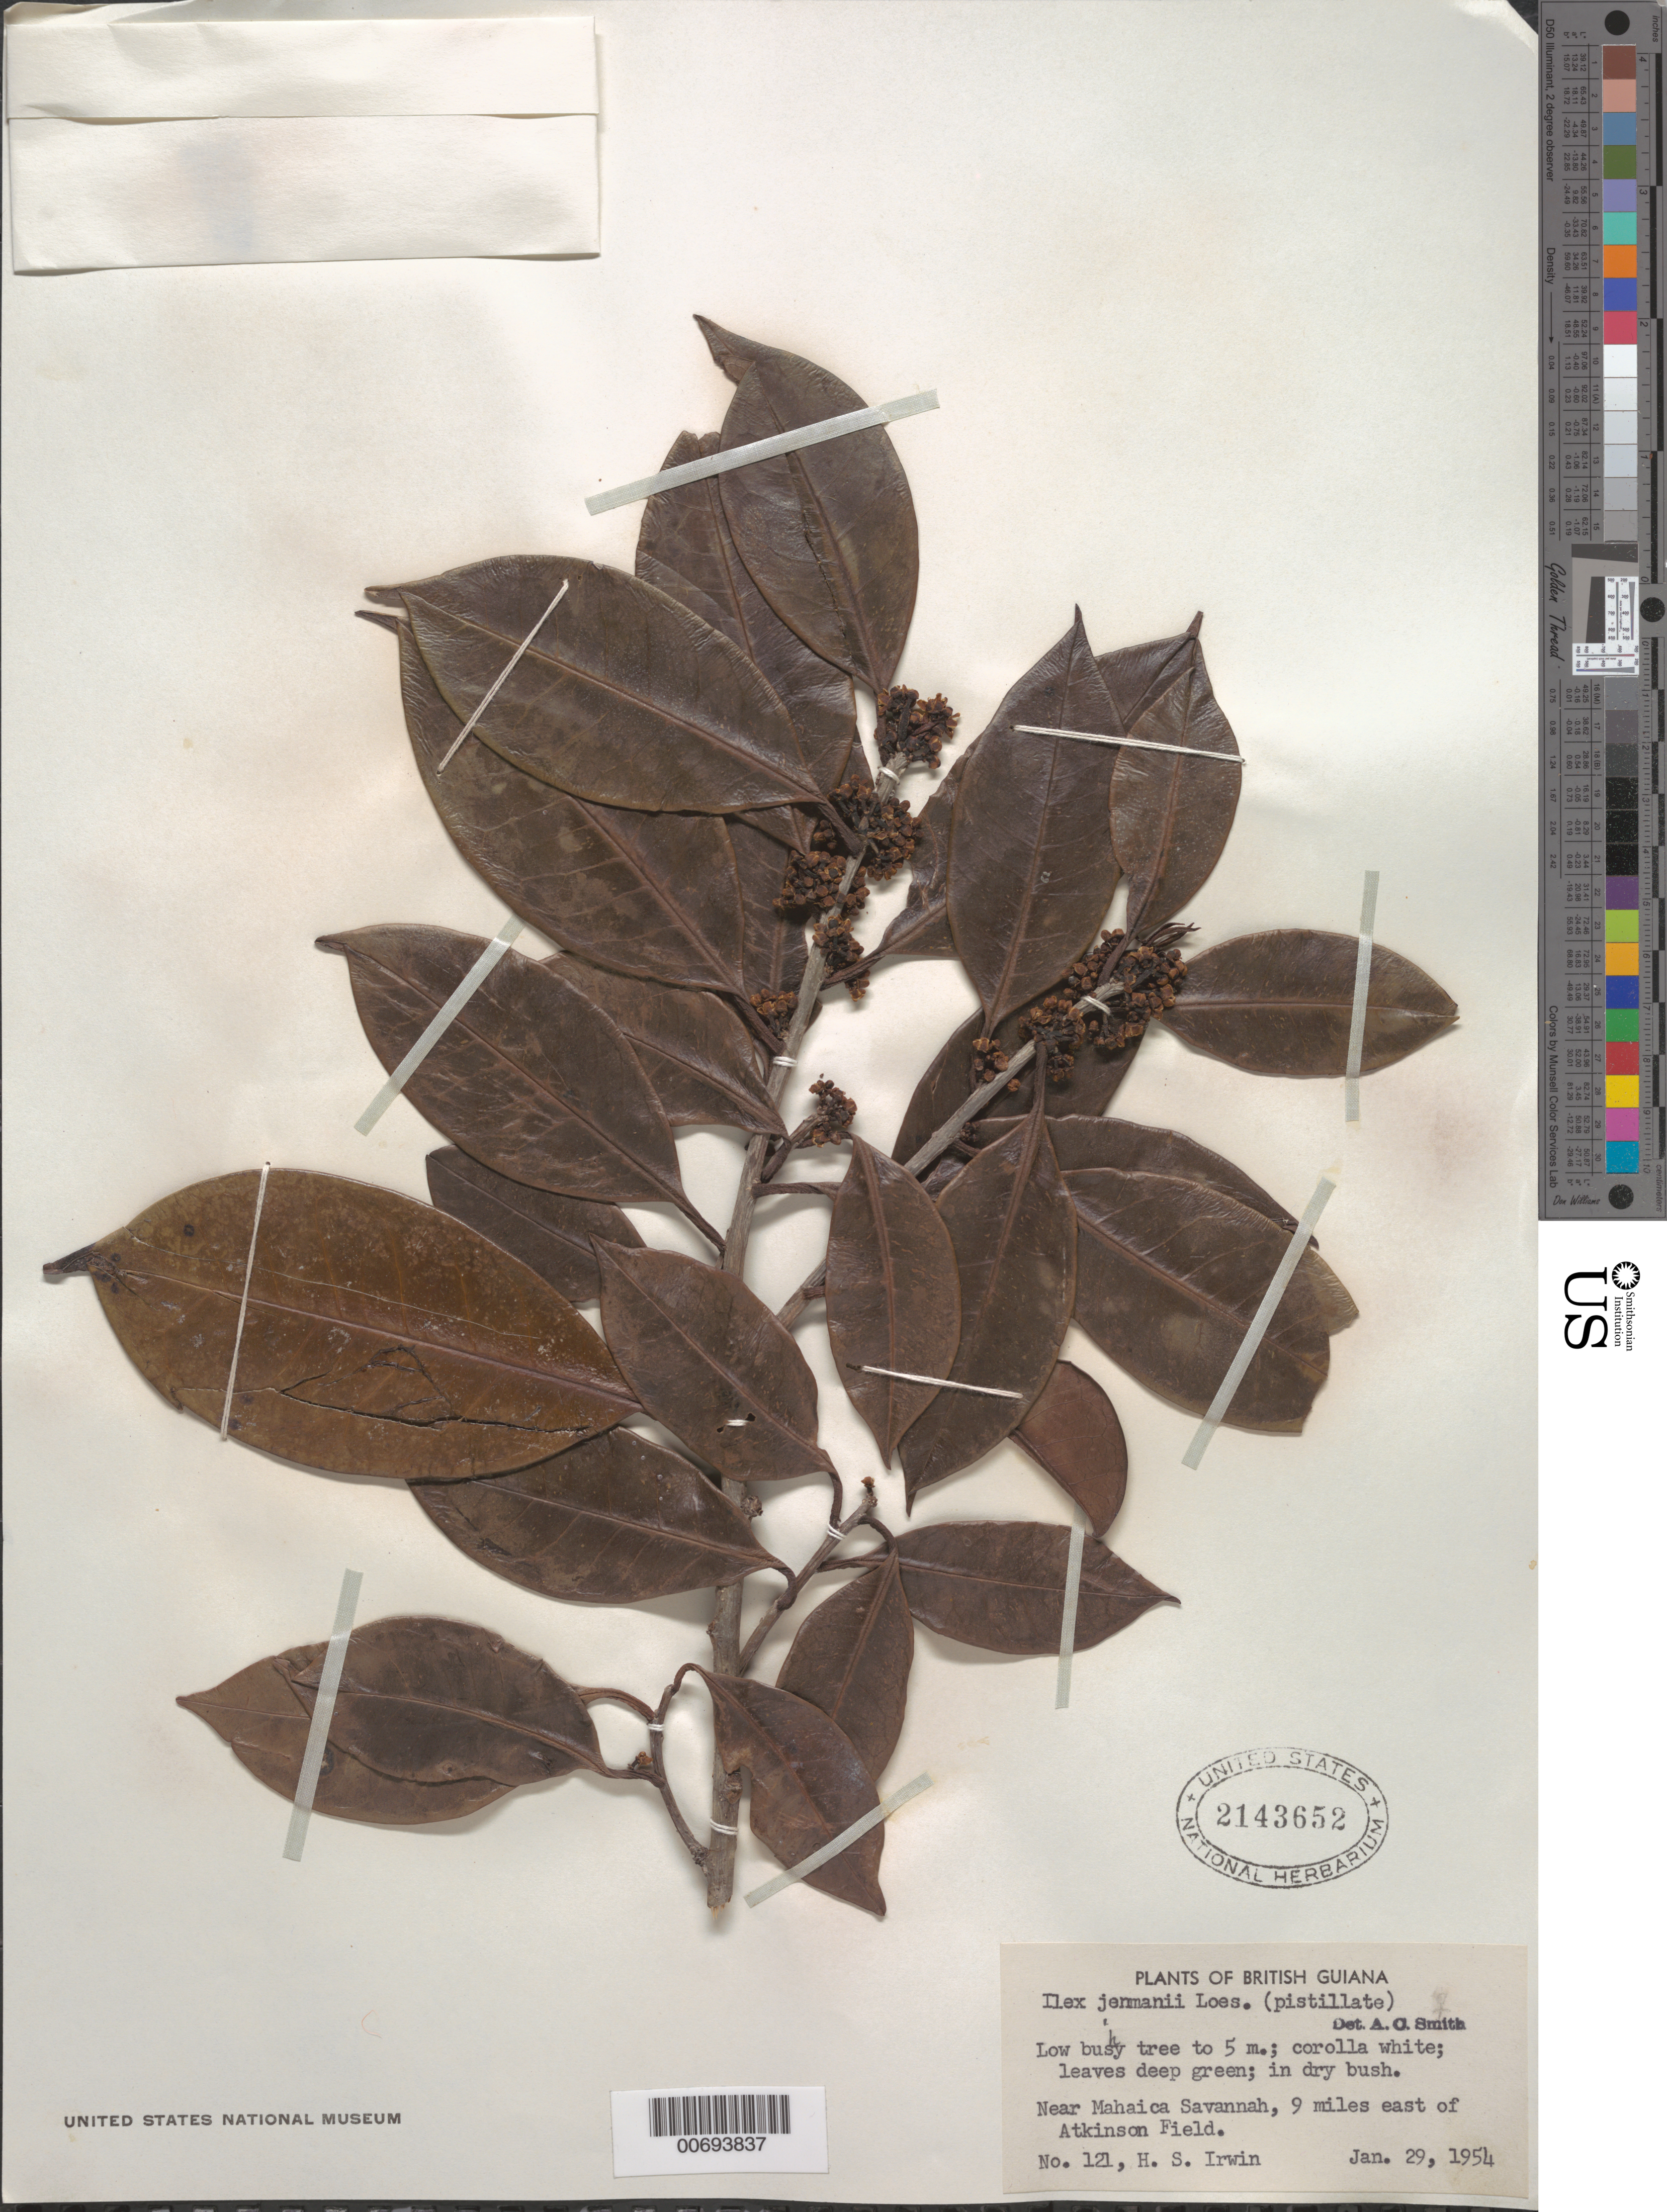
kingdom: Plantae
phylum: Tracheophyta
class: Magnoliopsida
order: Aquifoliales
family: Aquifoliaceae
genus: Ilex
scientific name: Ilex jenmanii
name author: Loes.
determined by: Smith, A. C.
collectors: H. Irwin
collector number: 121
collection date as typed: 29-Jan-54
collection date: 1954-01-29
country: Guyana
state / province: Demerara-Mahaica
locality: Atkinson Field, 0.5 mi. E of. Near Mahaica savnna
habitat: Dry areas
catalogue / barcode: US 2143652